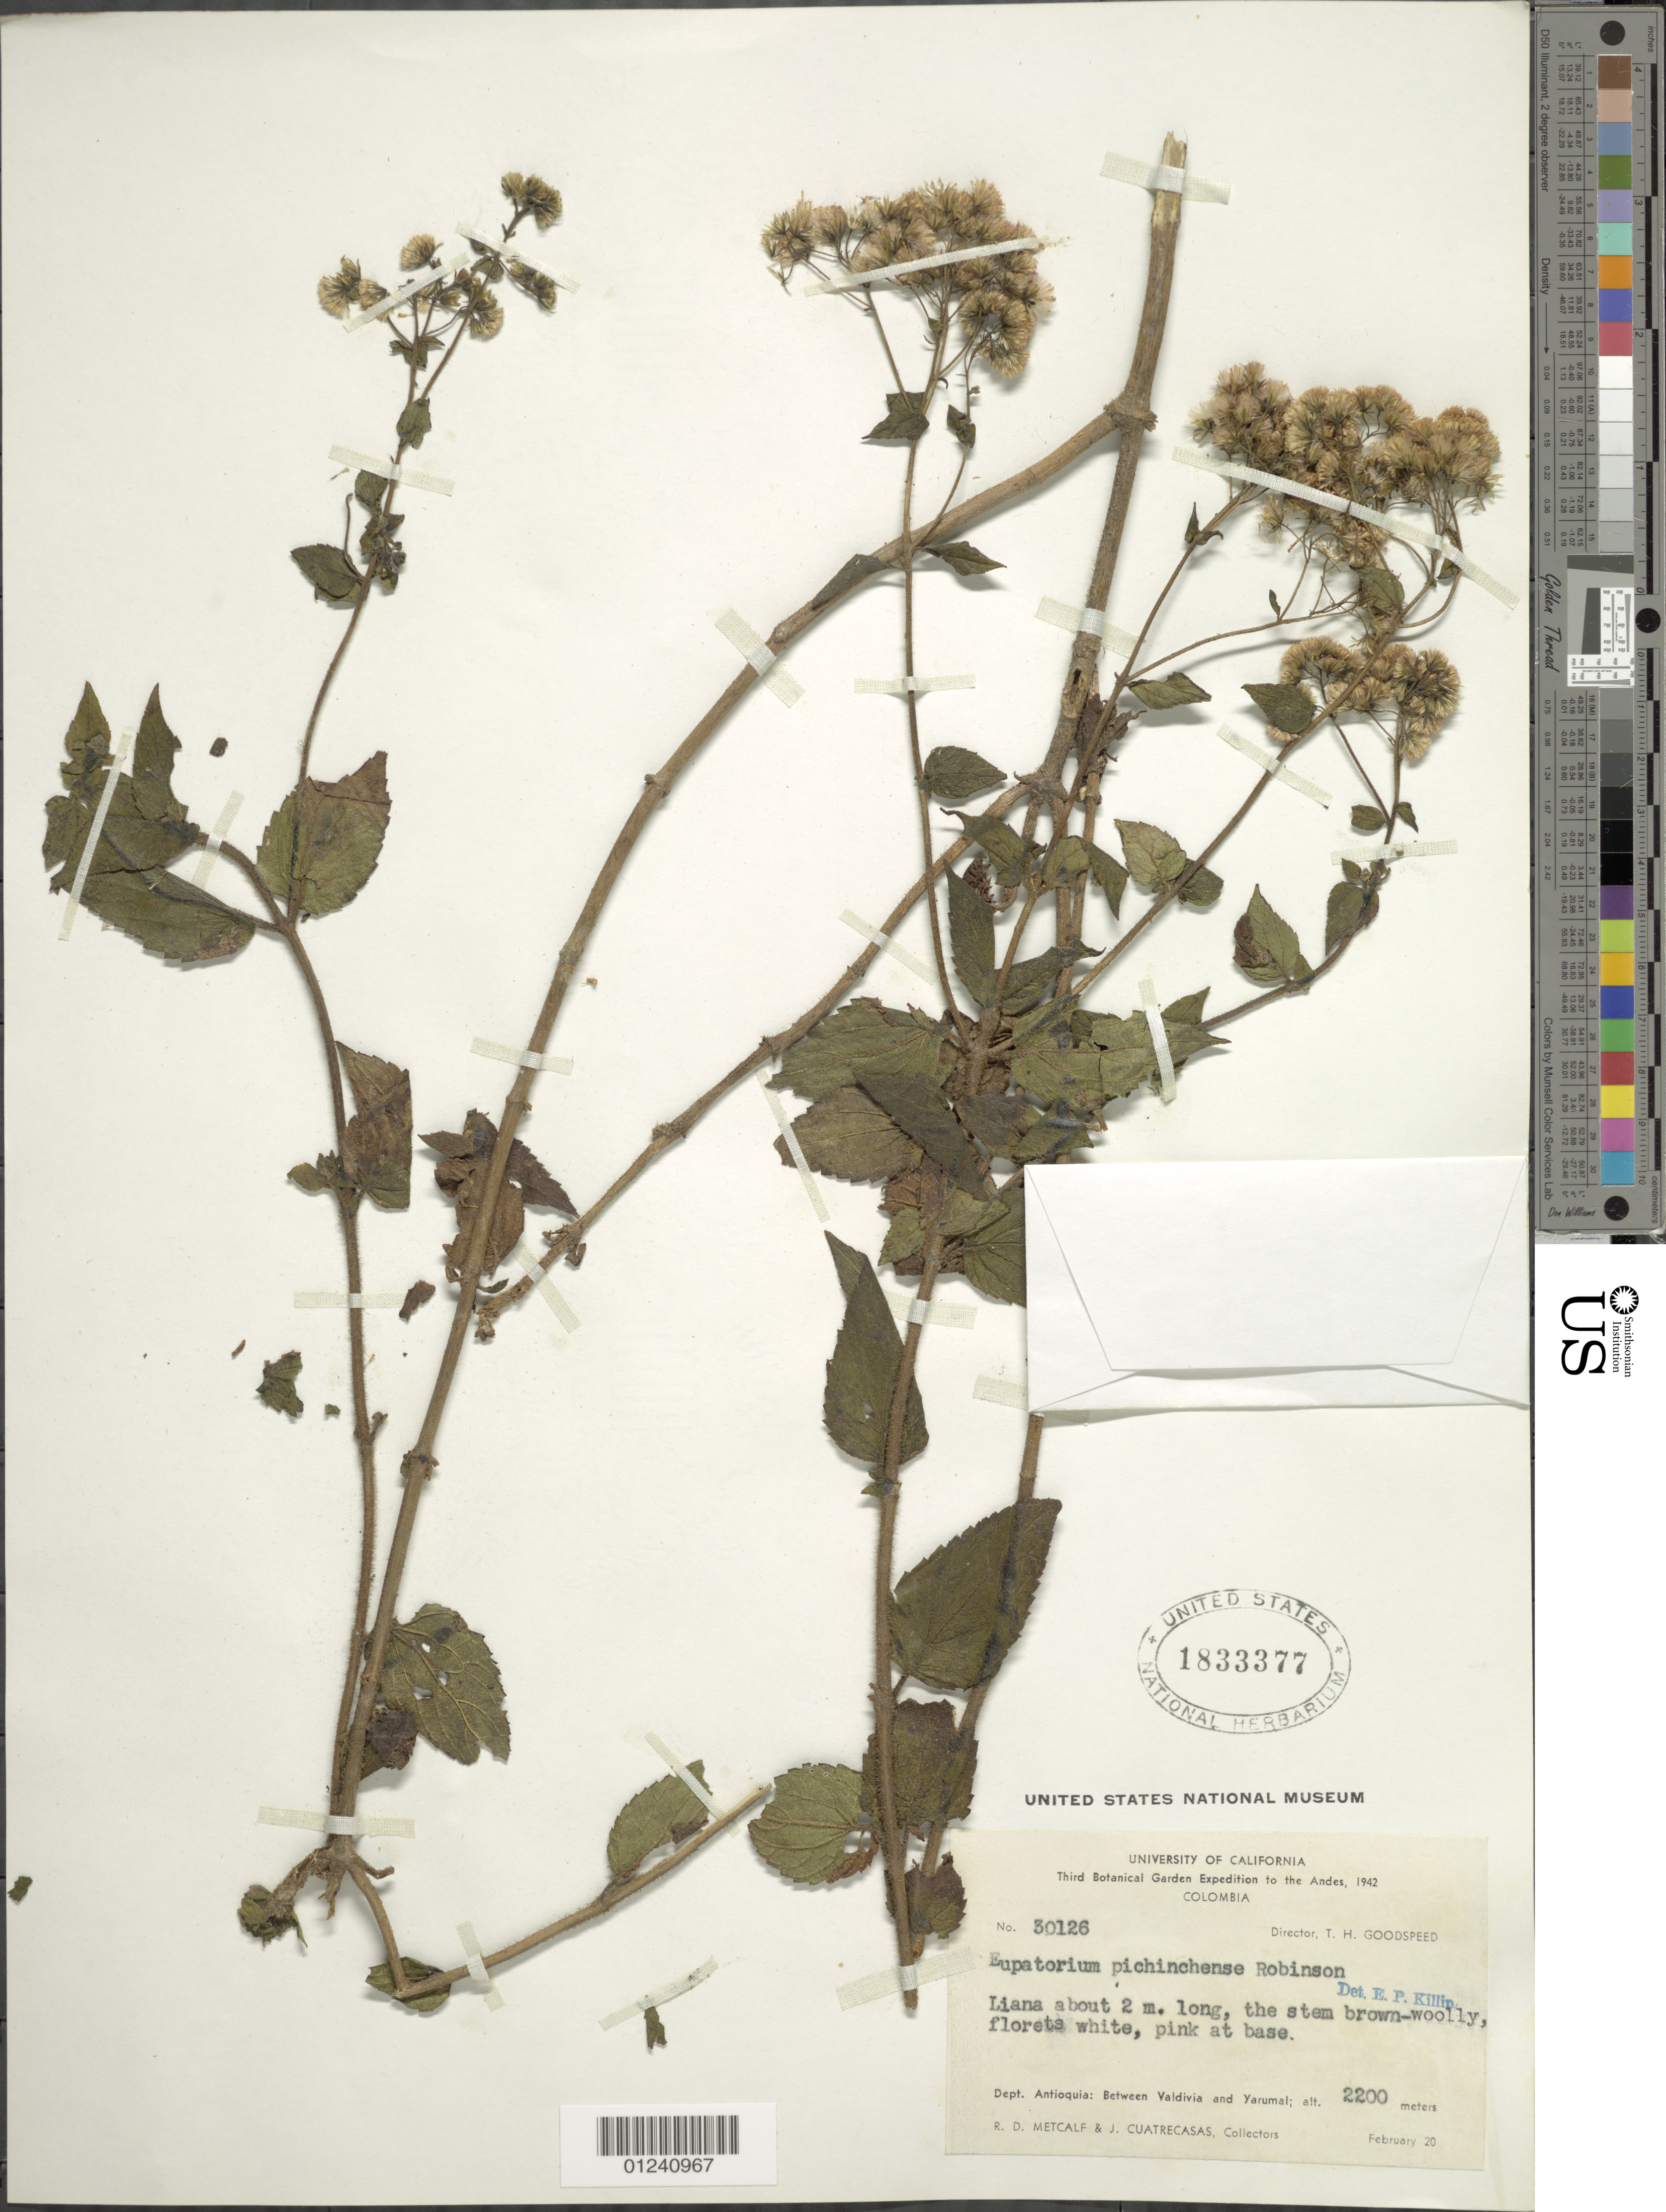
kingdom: Plantae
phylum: Tracheophyta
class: Magnoliopsida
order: Asterales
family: Asteraceae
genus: Ageratina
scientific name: Ageratina pichinchensis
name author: (Kunth) R.M. King & H. Rob.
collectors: R. D. Metcalf & J. Cuatrecasas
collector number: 30126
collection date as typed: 20-Feb-42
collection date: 1942-02-20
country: Colombia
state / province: Antioquia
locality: Between Valdivia and Yarumal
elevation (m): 2000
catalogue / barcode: US 1833377